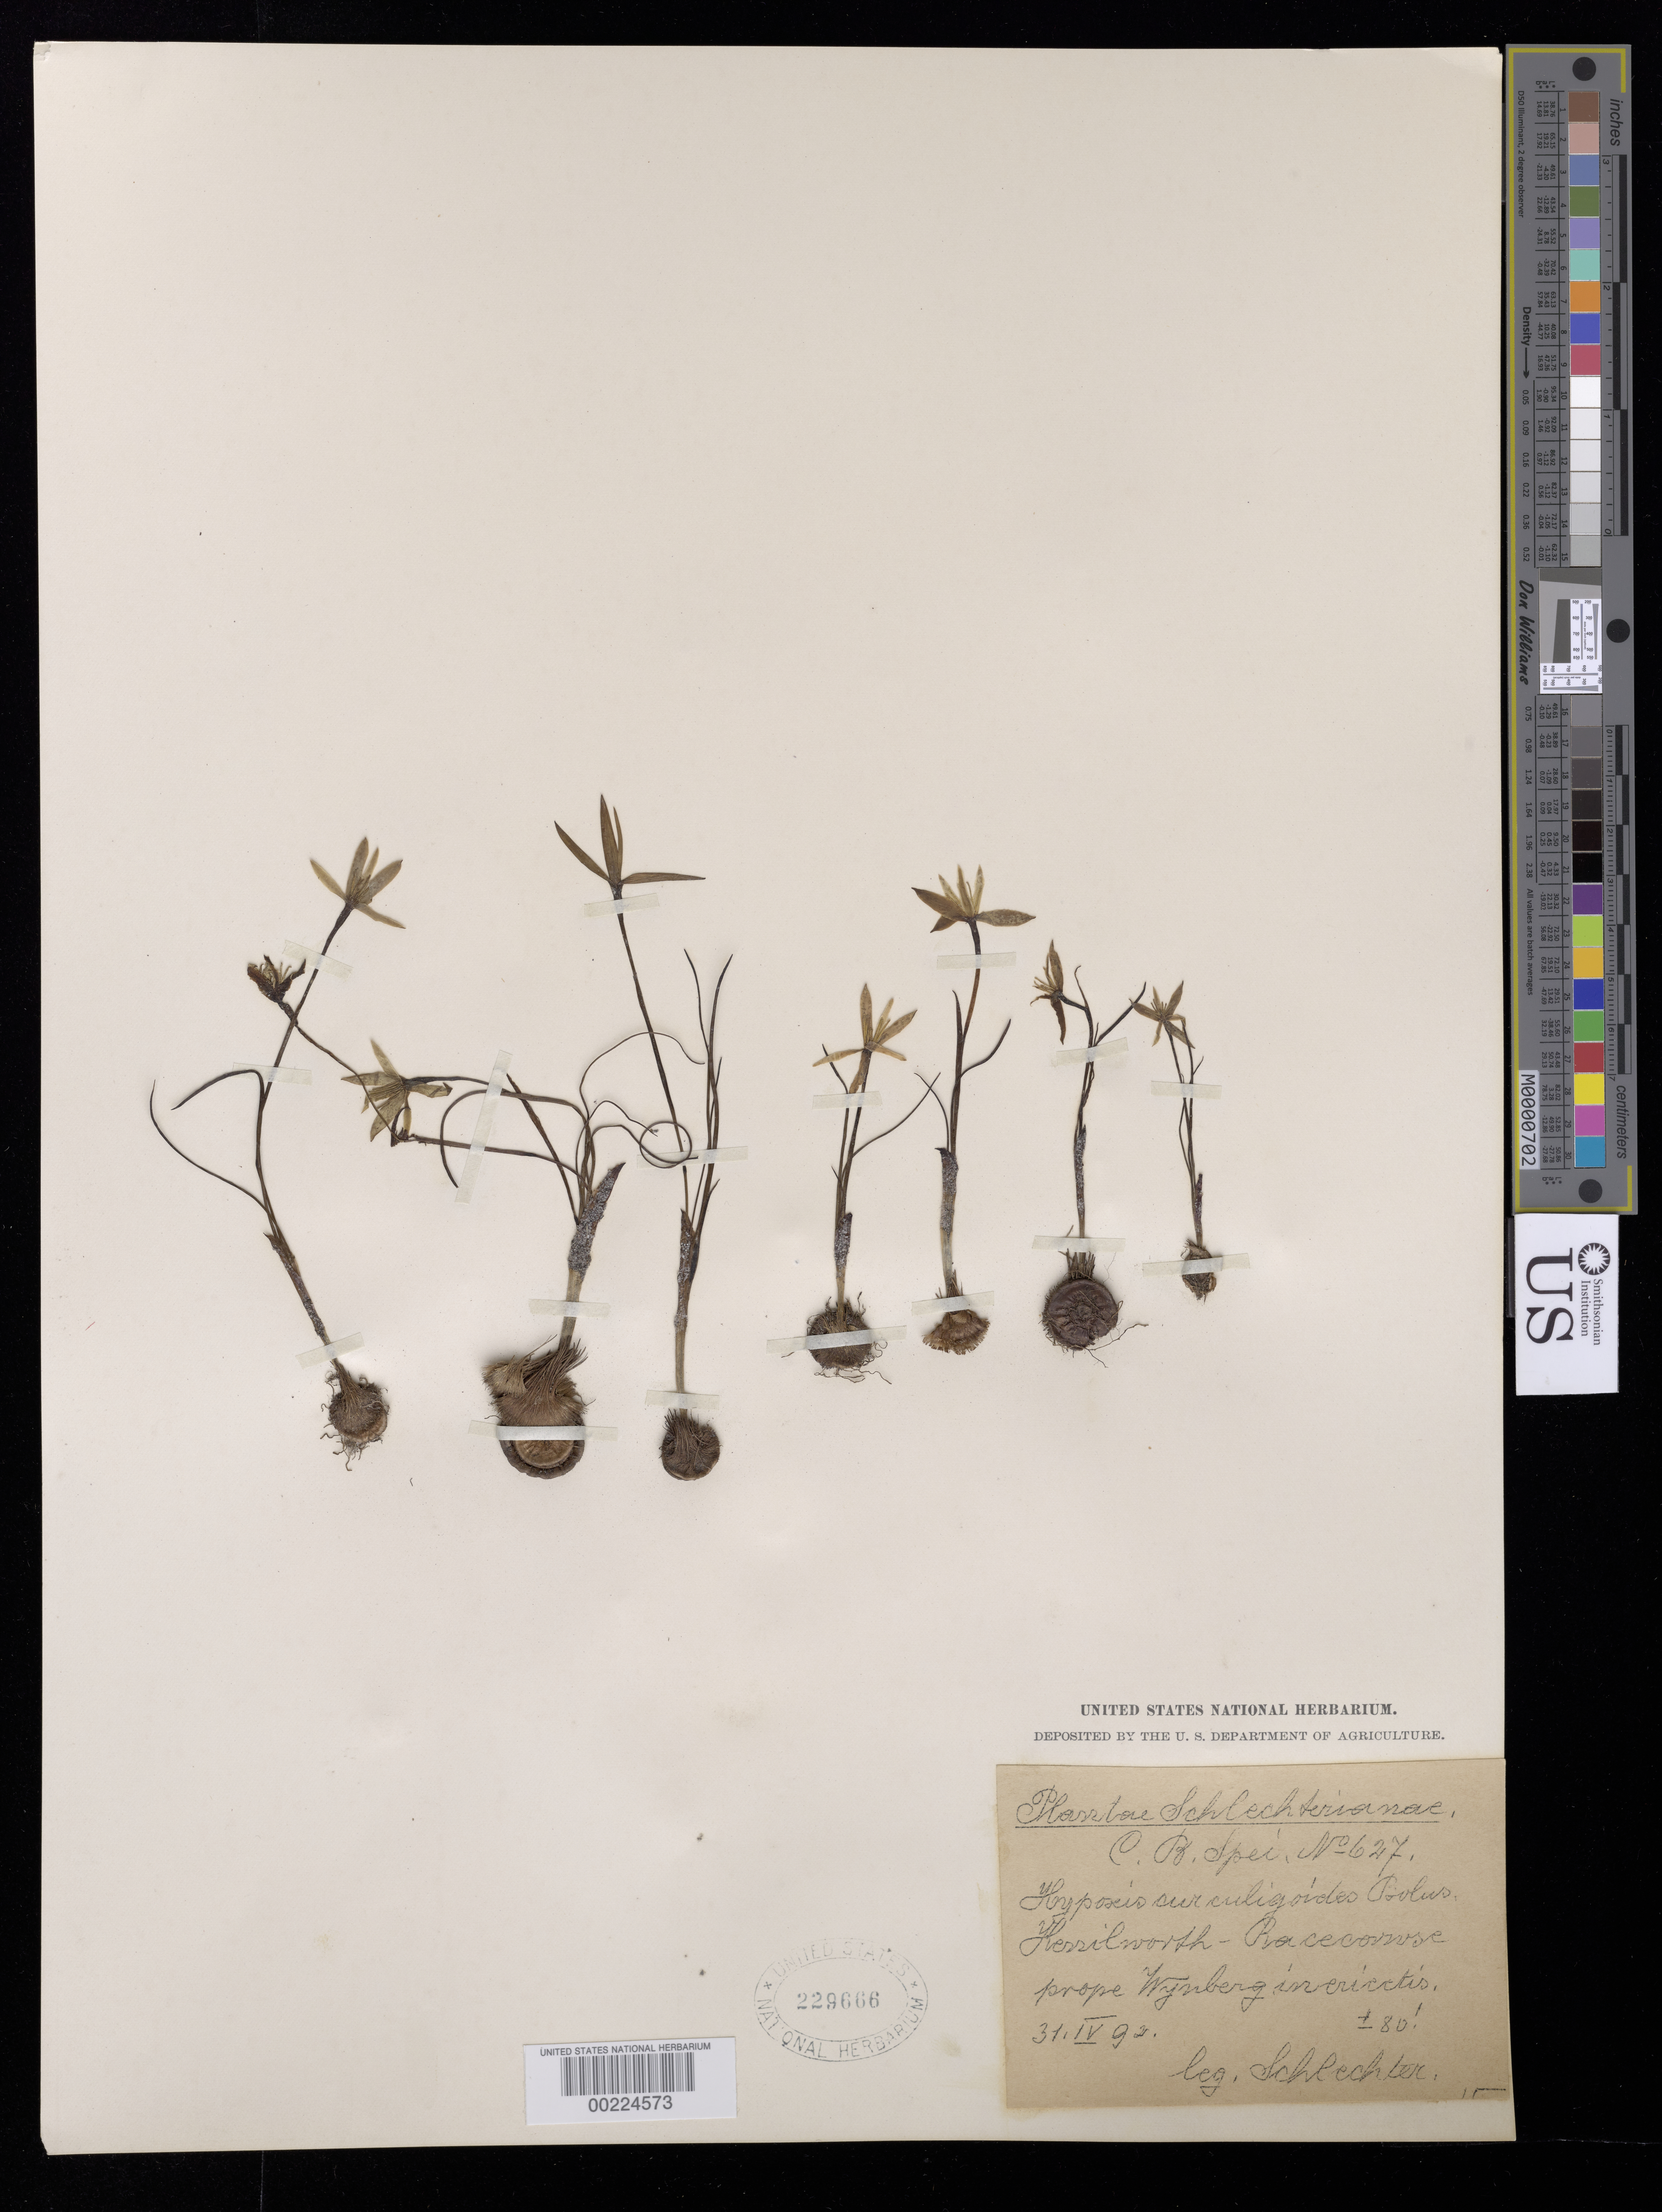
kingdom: Plantae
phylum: Tracheophyta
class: Liliopsida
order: Asparagales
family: Hypoxidaceae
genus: Hypoxis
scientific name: Hypoxis curculigoides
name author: Bolus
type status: Type Collection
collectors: Schlechter, --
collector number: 627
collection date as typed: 31 Apr 1892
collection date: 1892-04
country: South Africa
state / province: Western Cape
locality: Kenilworth racecourse, near Wynberg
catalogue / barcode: US 229666